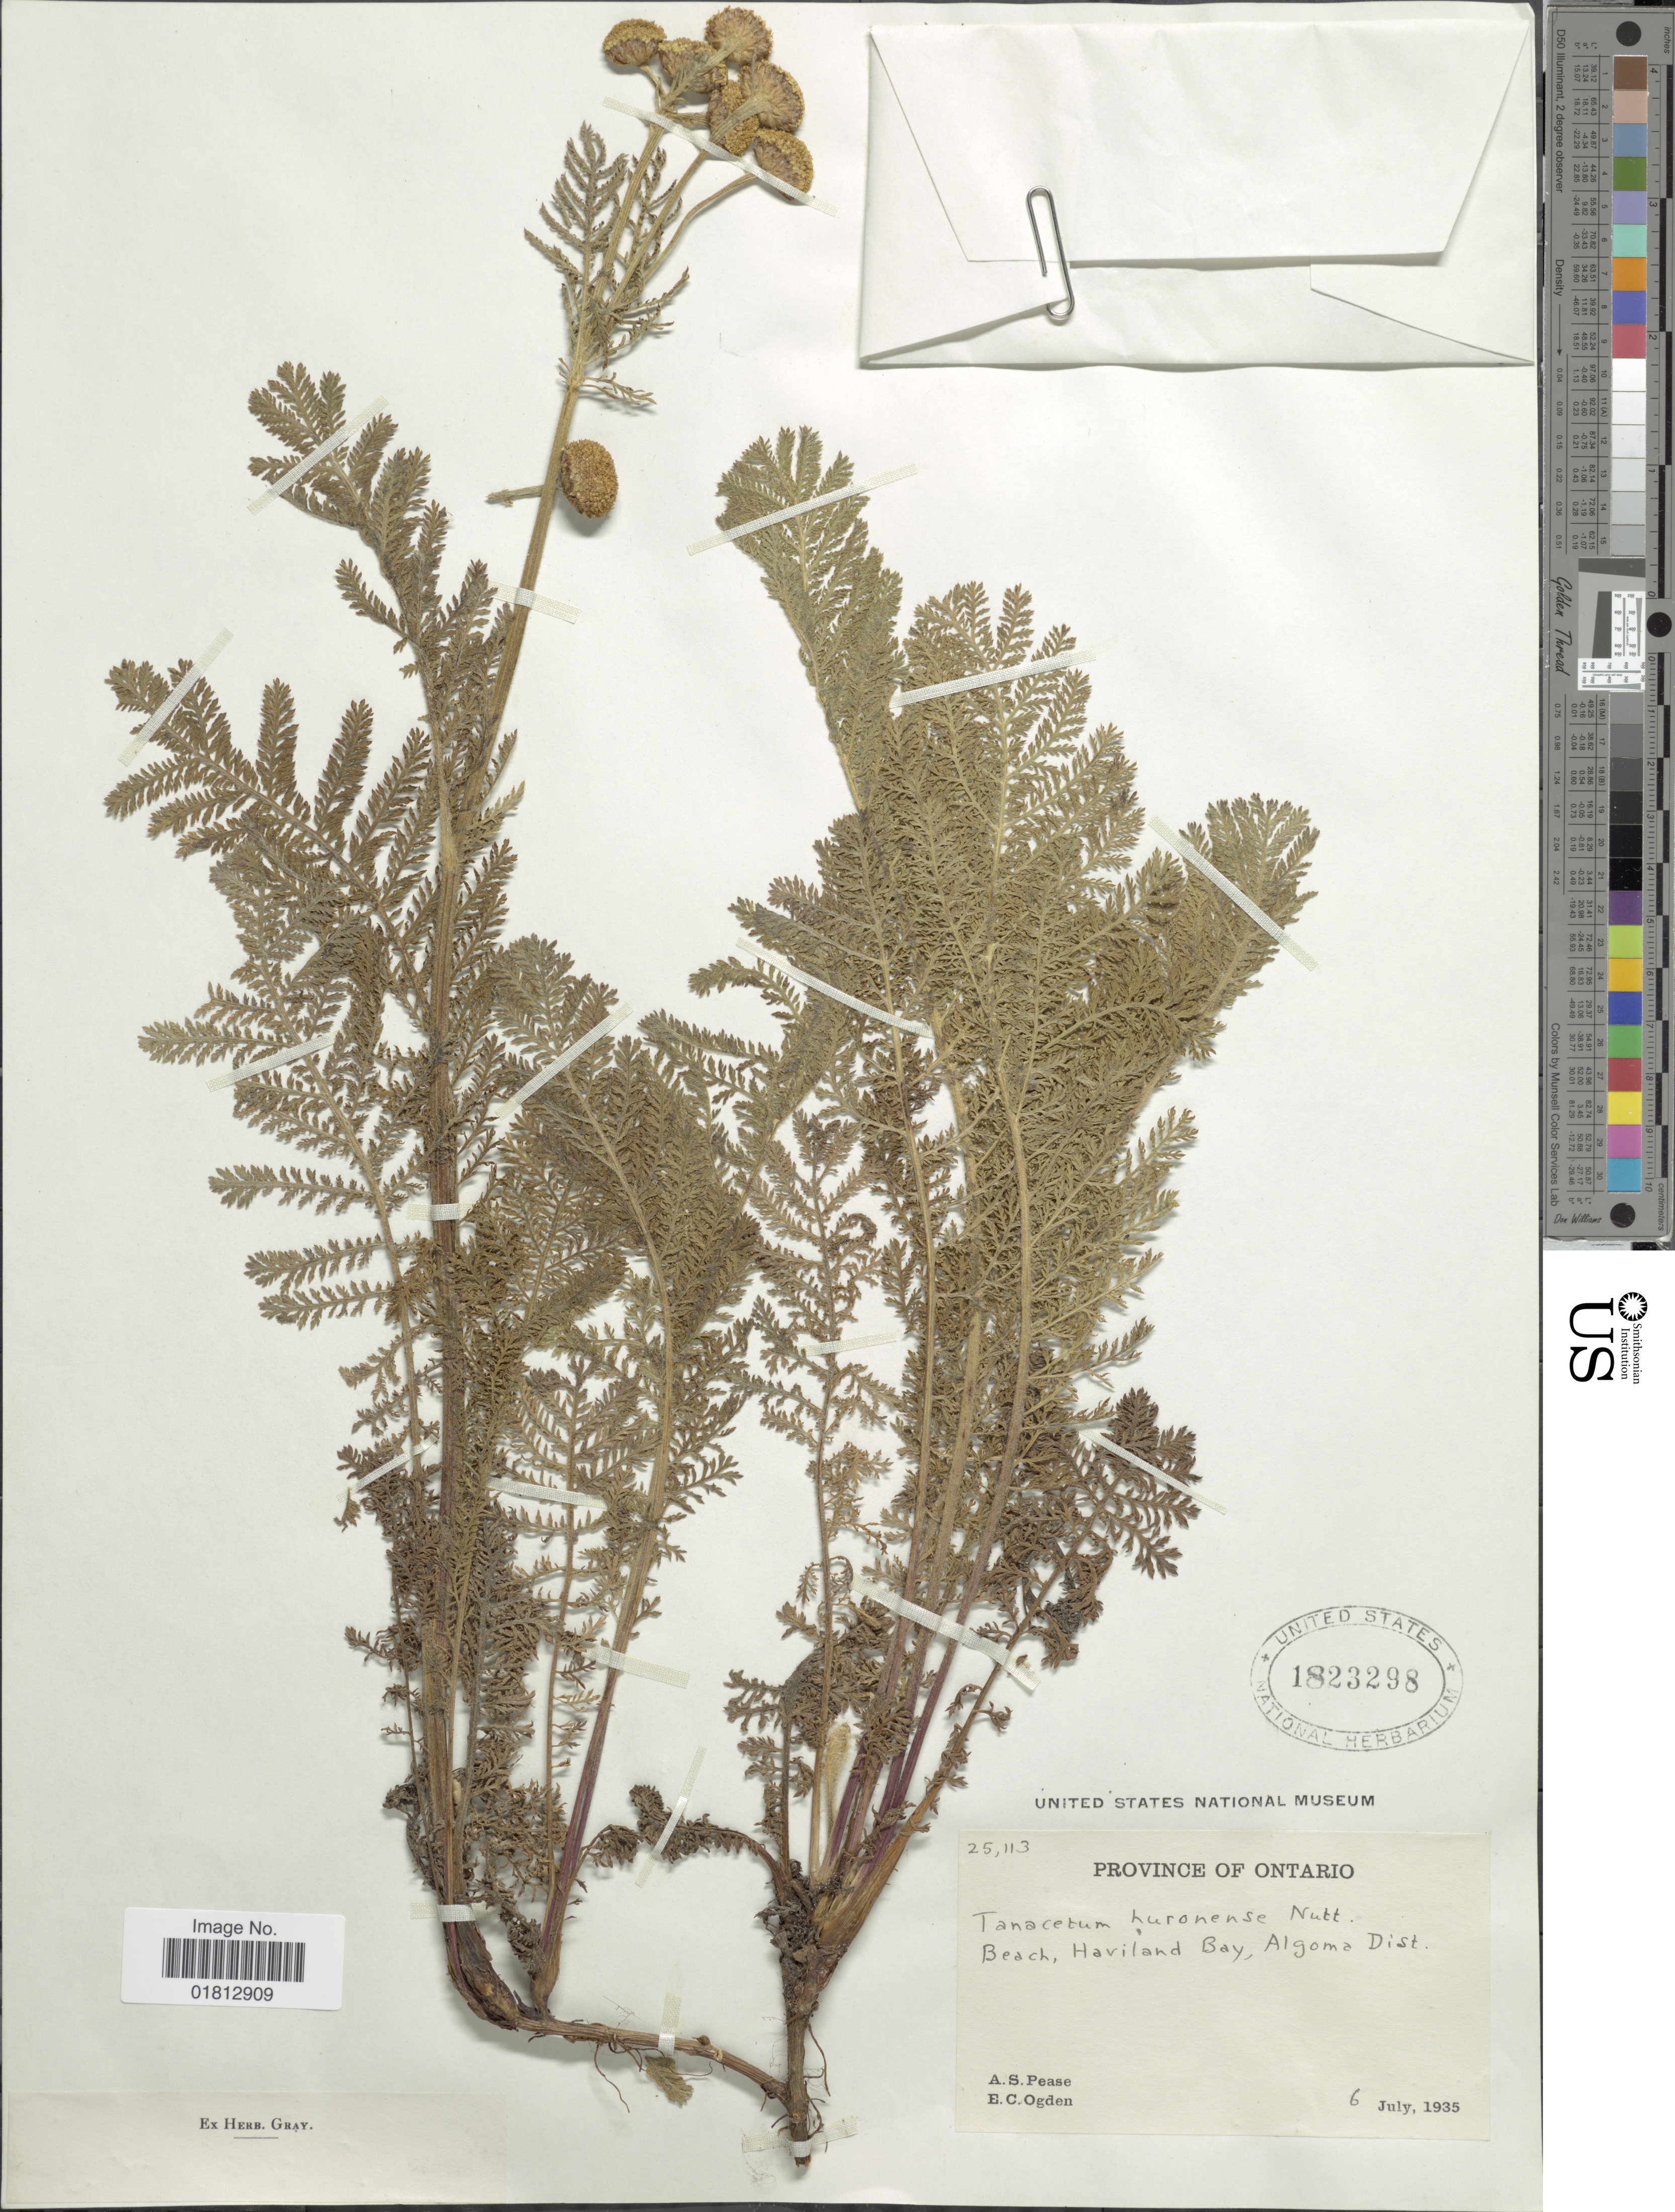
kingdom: Plantae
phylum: Tracheophyta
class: Magnoliopsida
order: Asterales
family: Asteraceae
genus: Tanacetum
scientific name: Tanacetum huronense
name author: Nutt.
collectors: A. S. Pease & E. Ogden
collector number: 25113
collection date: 1935-07-06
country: Canada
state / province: Ontario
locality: Beach, Haviland Bay, Algoma Dist.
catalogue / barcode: US 1823298